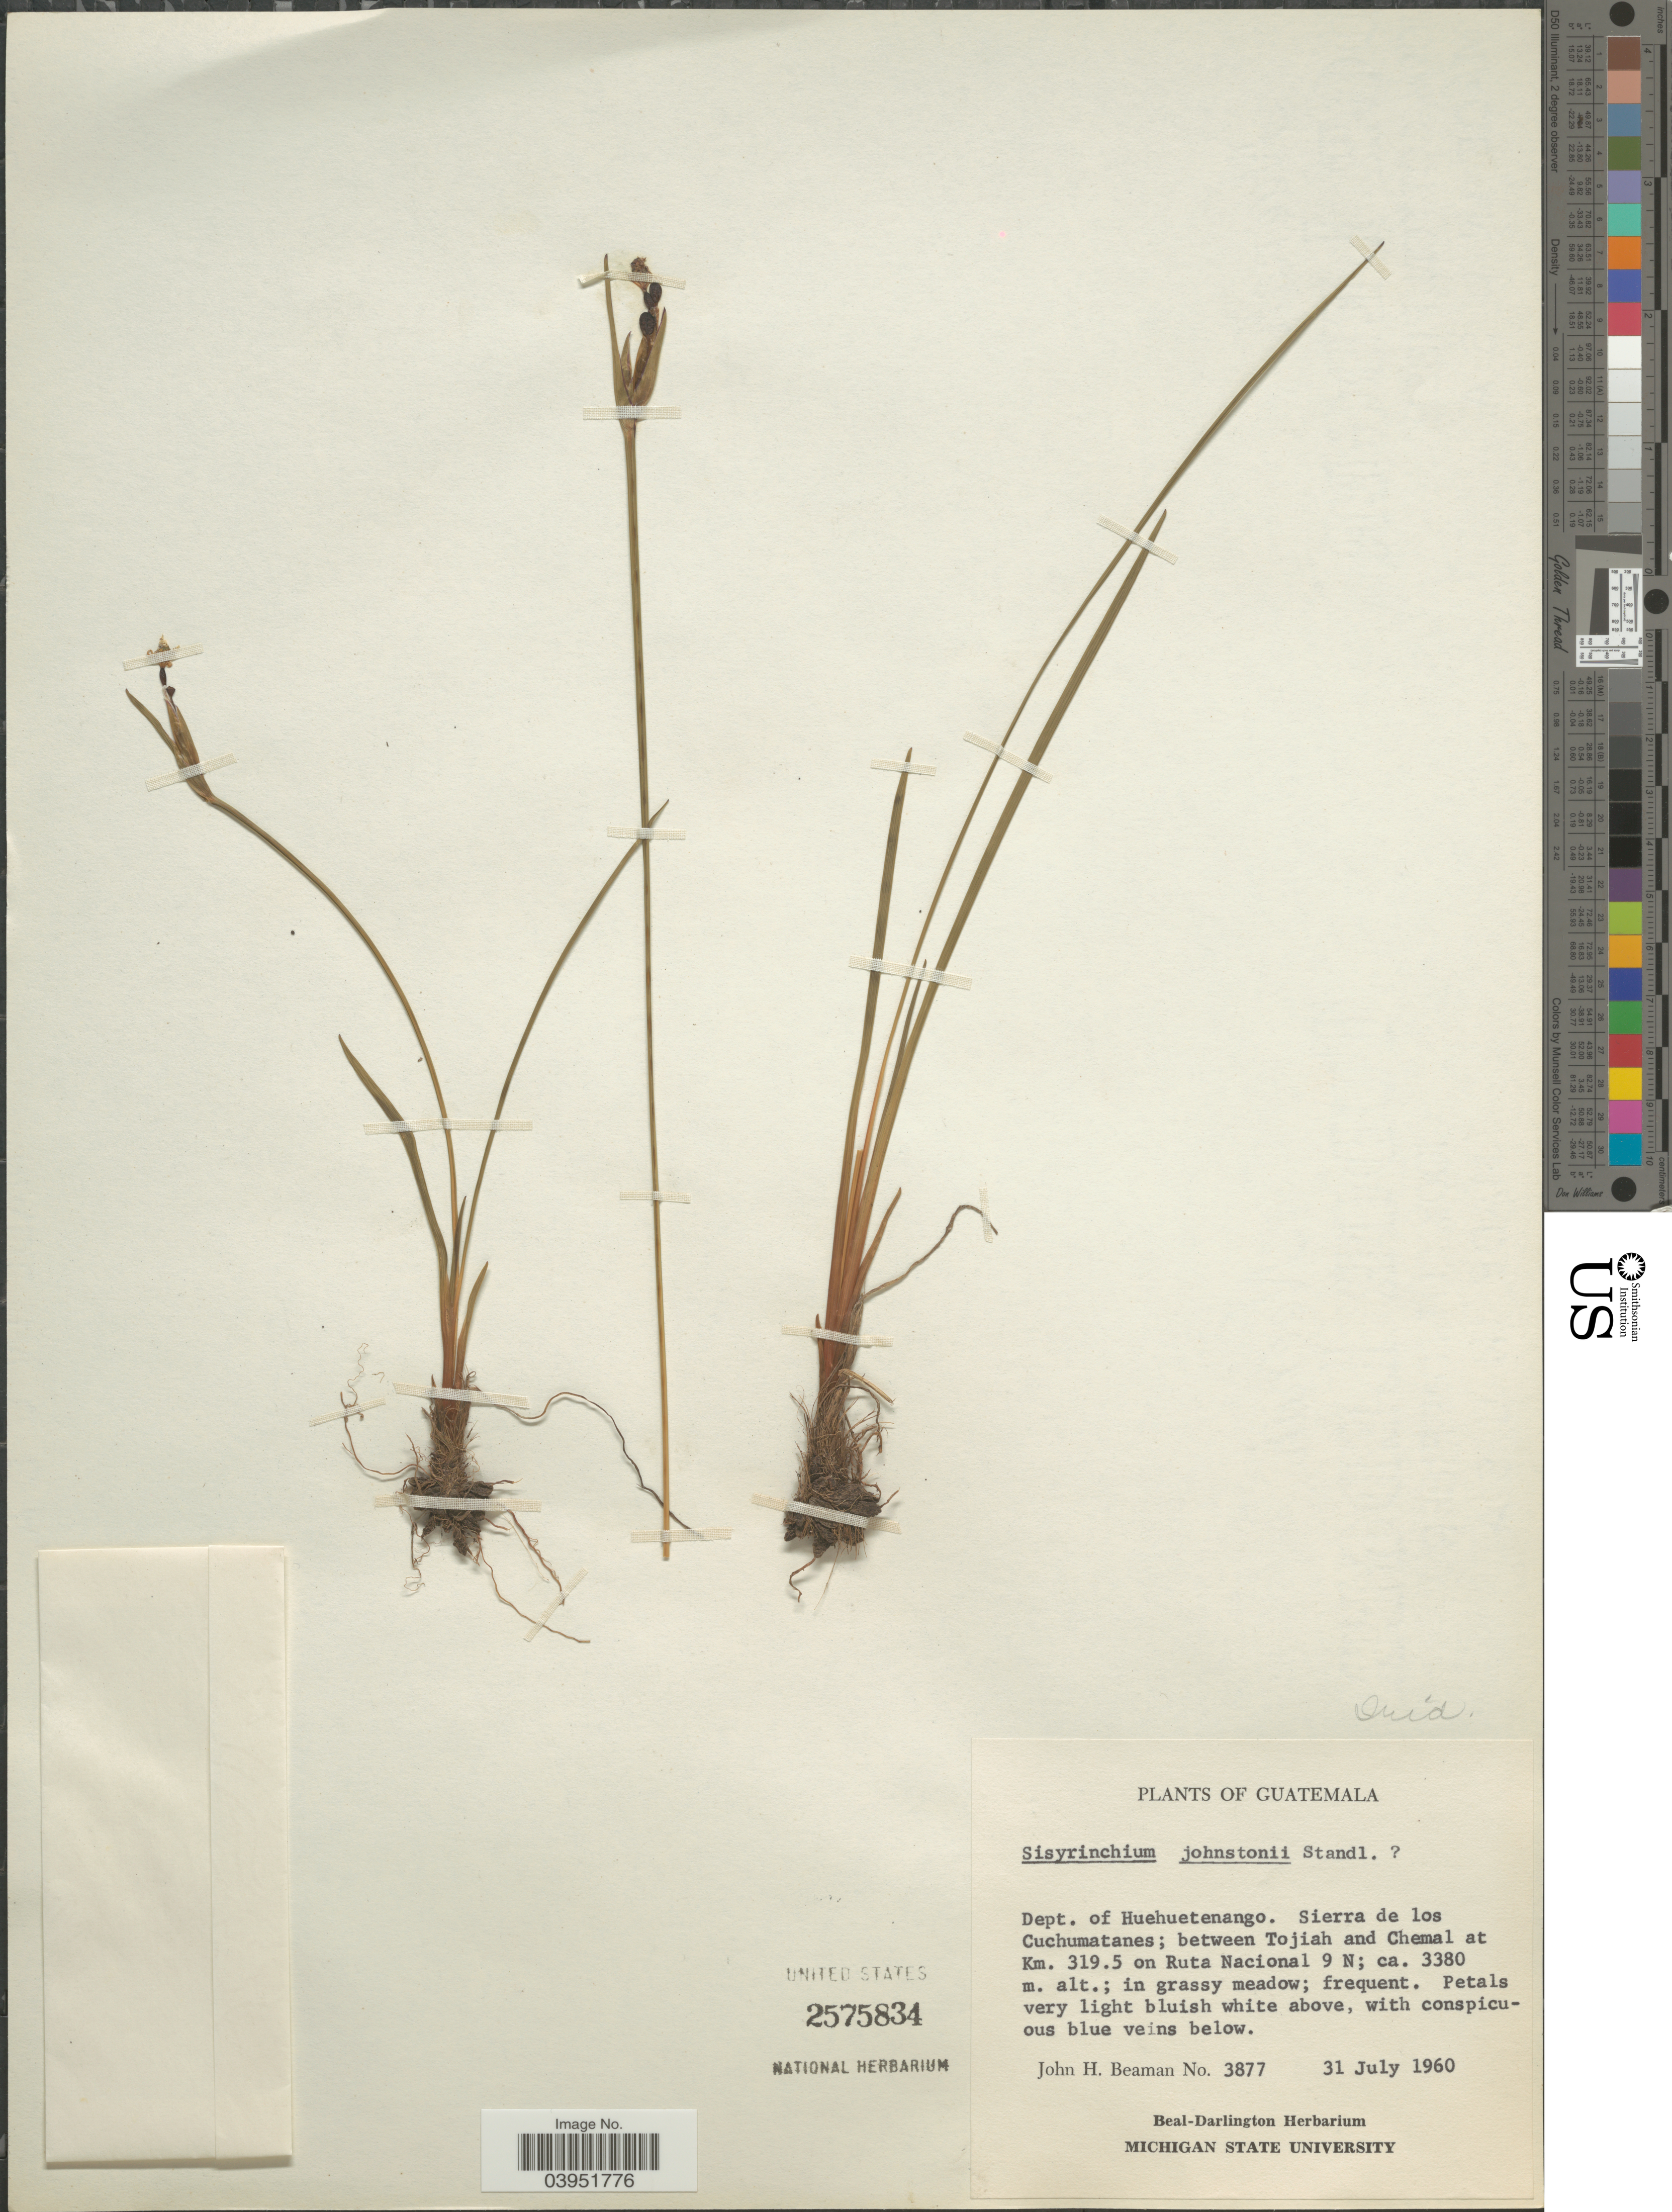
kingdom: Plantae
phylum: Tracheophyta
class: Liliopsida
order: Asparagales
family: Iridaceae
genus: Sisyrinchium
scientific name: Sisyrinchium johnstonii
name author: Standl.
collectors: J. H. Beaman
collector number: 3877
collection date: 1960-07-31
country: Guatemala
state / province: Huehuetenango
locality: Dept. of Huehuetenango. Sierra de los Cuchumatanes; between Tojiah and Chemal at Km. 319.5 on Ruta Nacional 9 N.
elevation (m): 3380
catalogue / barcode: US 2575834